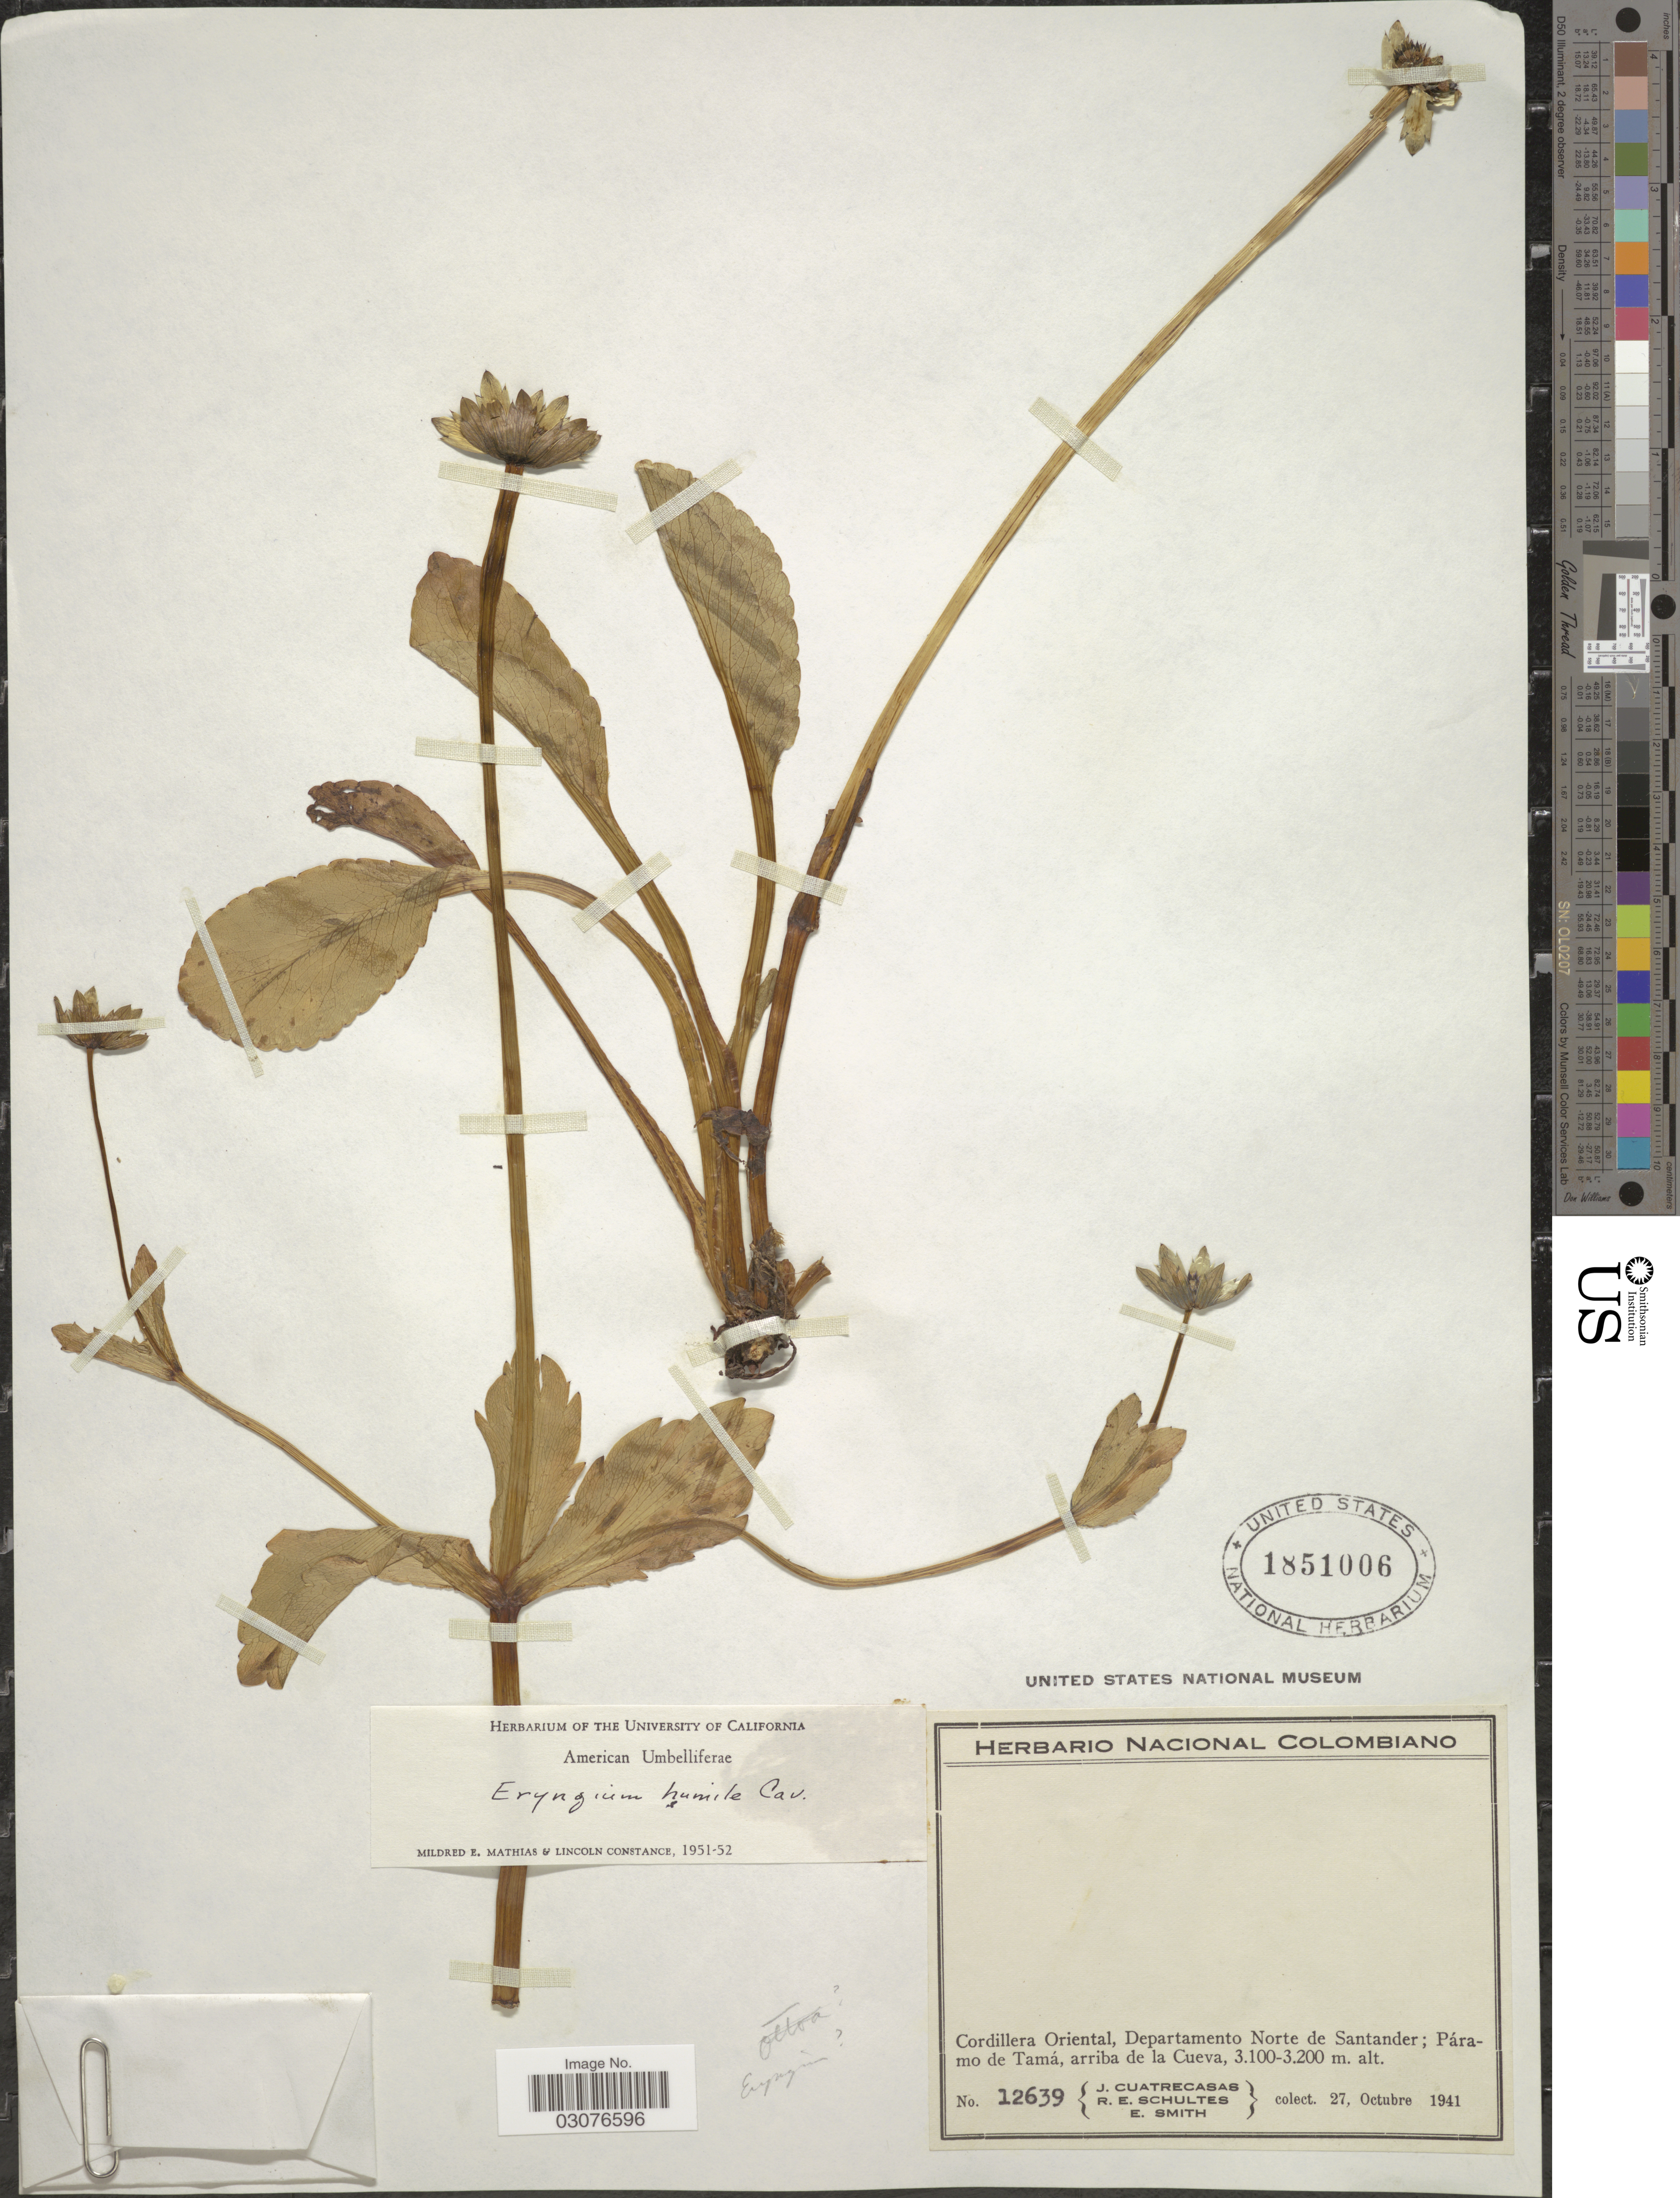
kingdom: Plantae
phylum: Tracheophyta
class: Magnoliopsida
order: Apiales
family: Apiaceae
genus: Eryngium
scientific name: Eryngium bourgatii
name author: Gouan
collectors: J. Cuatrecasas, R. E. Schultes & E. Smith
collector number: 12639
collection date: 1941-10-27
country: Colombia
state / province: Norte de Santander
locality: Cordillera Oriental, Departamento Norte de Santander: Páramo de Tamá, arriba de la Cueva.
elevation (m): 3100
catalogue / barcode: US 1851006